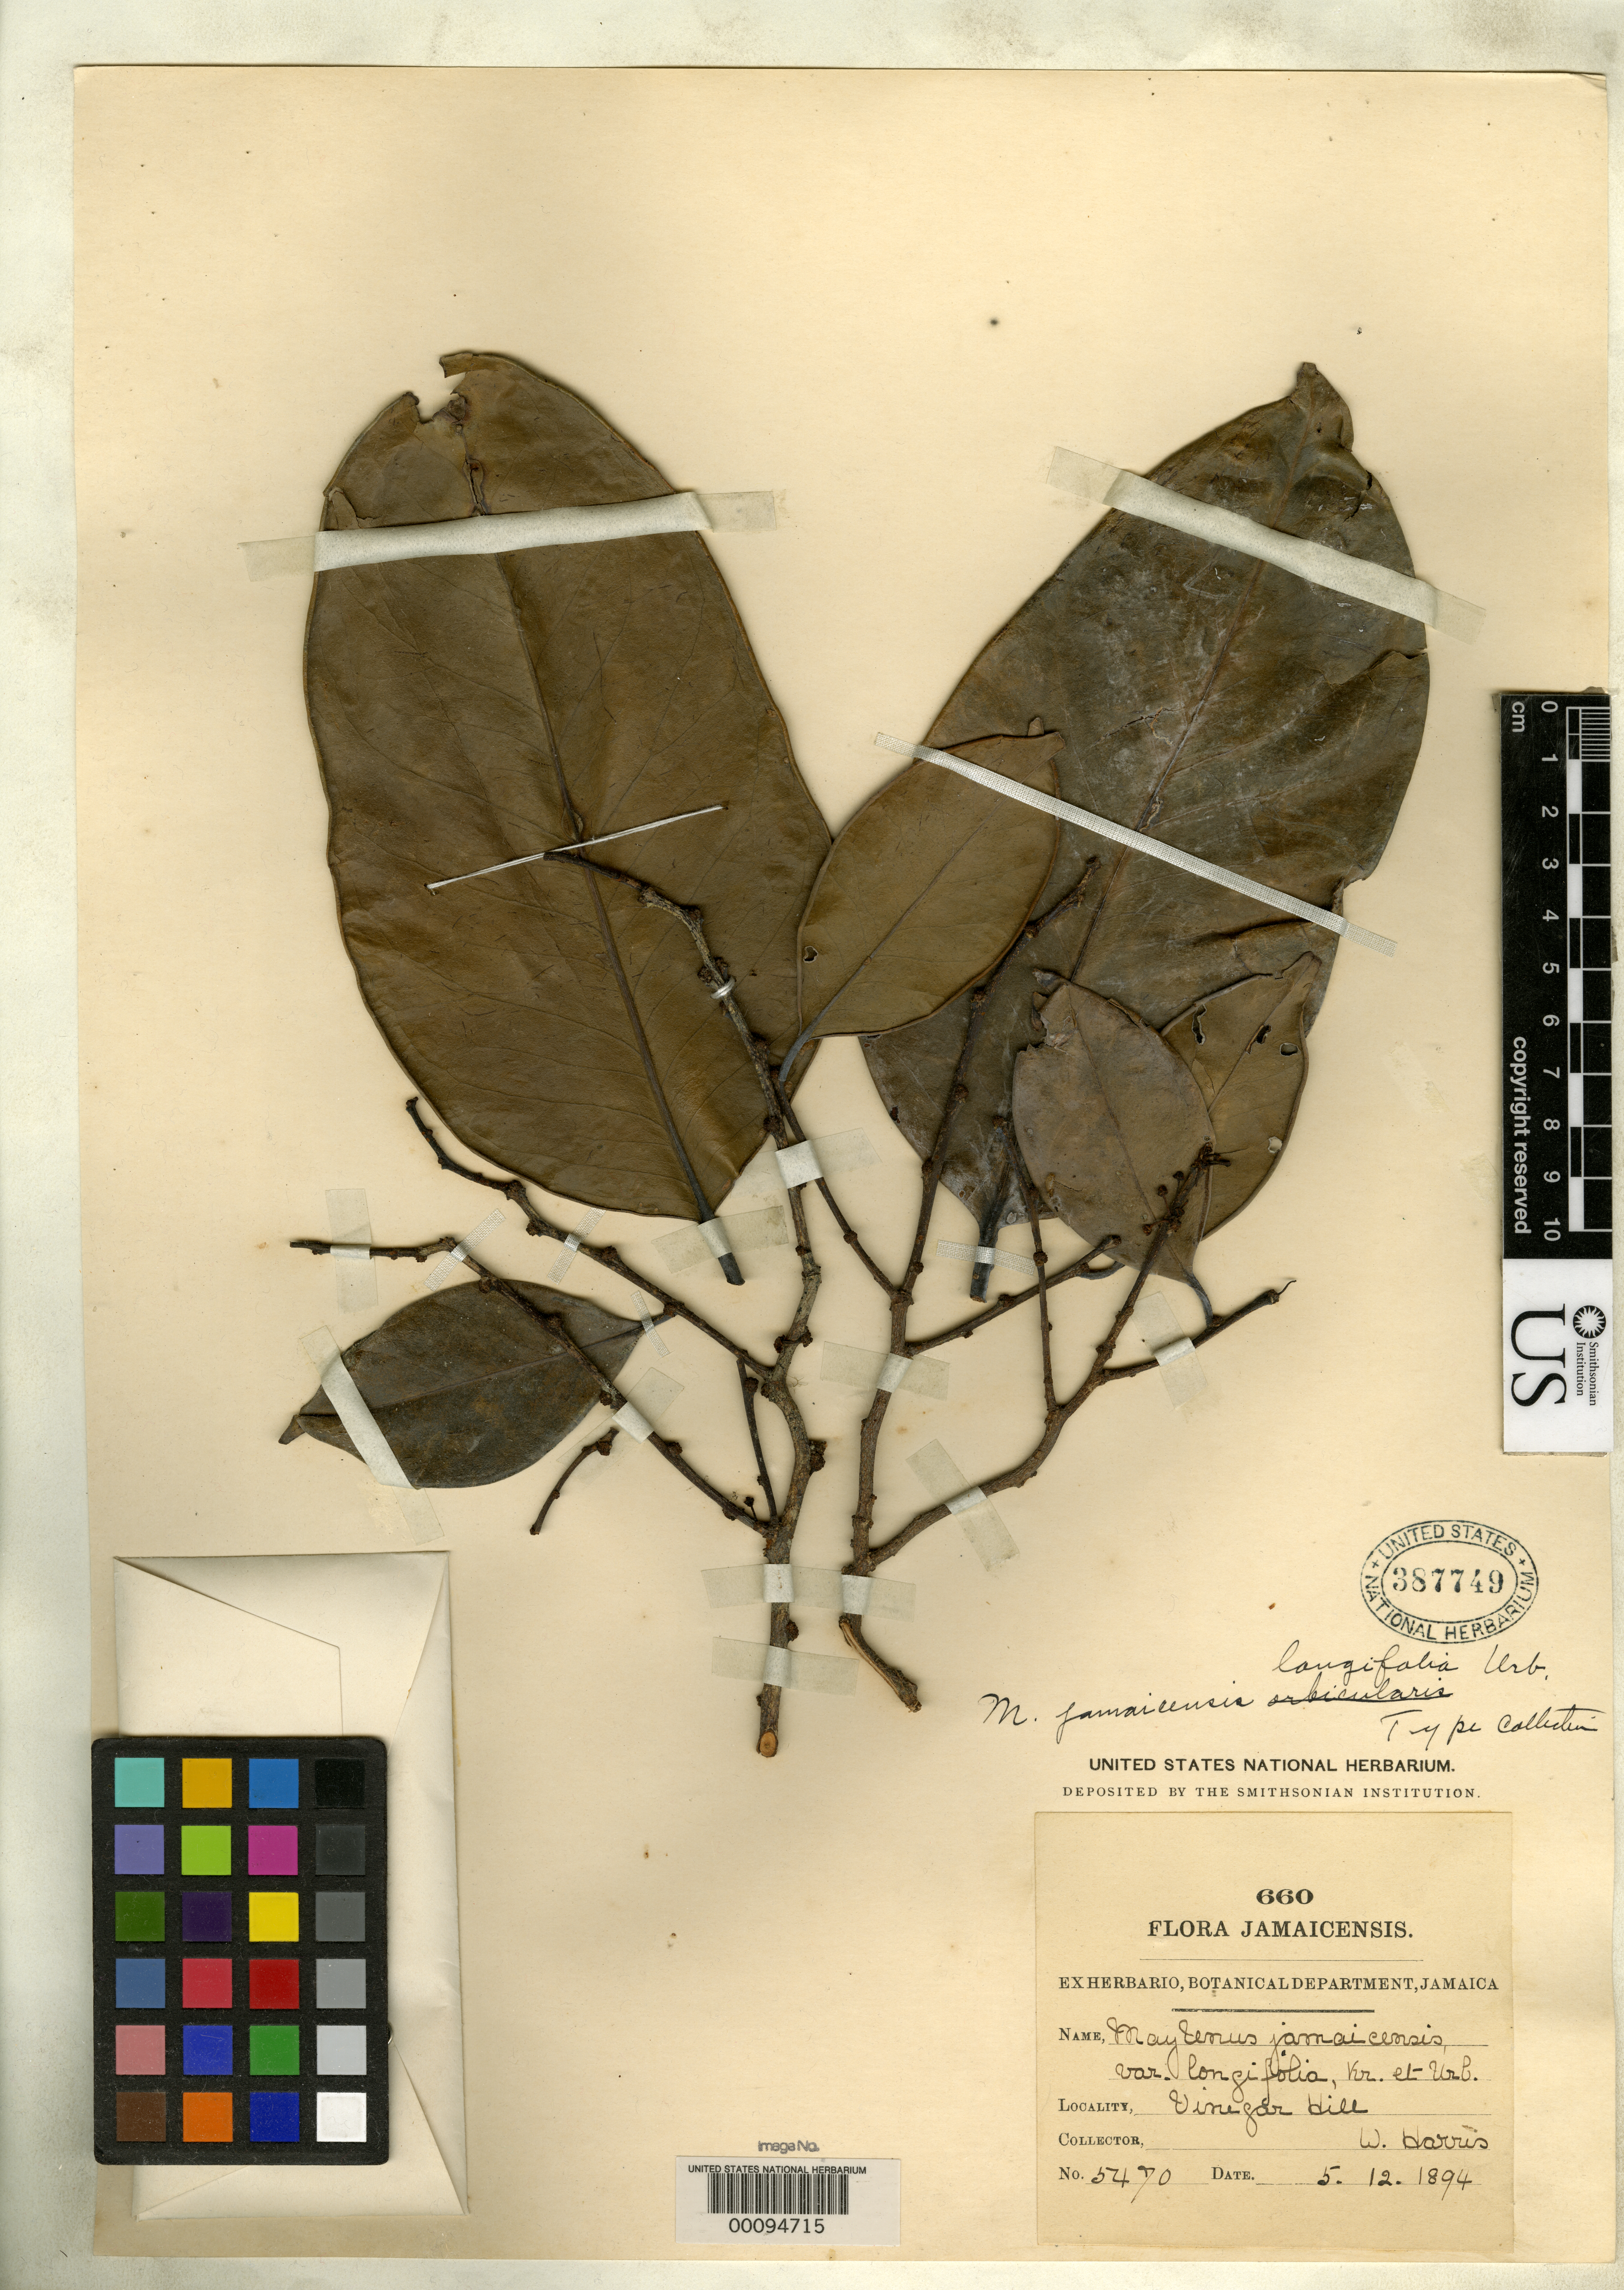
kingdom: Plantae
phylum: Tracheophyta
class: Magnoliopsida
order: Celastrales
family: Celastraceae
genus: Maytenus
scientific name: Maytenus jamaicensis f. longifolia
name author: Urb.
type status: Type Collection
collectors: W. H. Harris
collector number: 5470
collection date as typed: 05 Dec 1894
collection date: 1894-12-05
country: Jamaica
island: Greater Antilles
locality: Below Vinegar Hill.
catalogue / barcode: US 387749